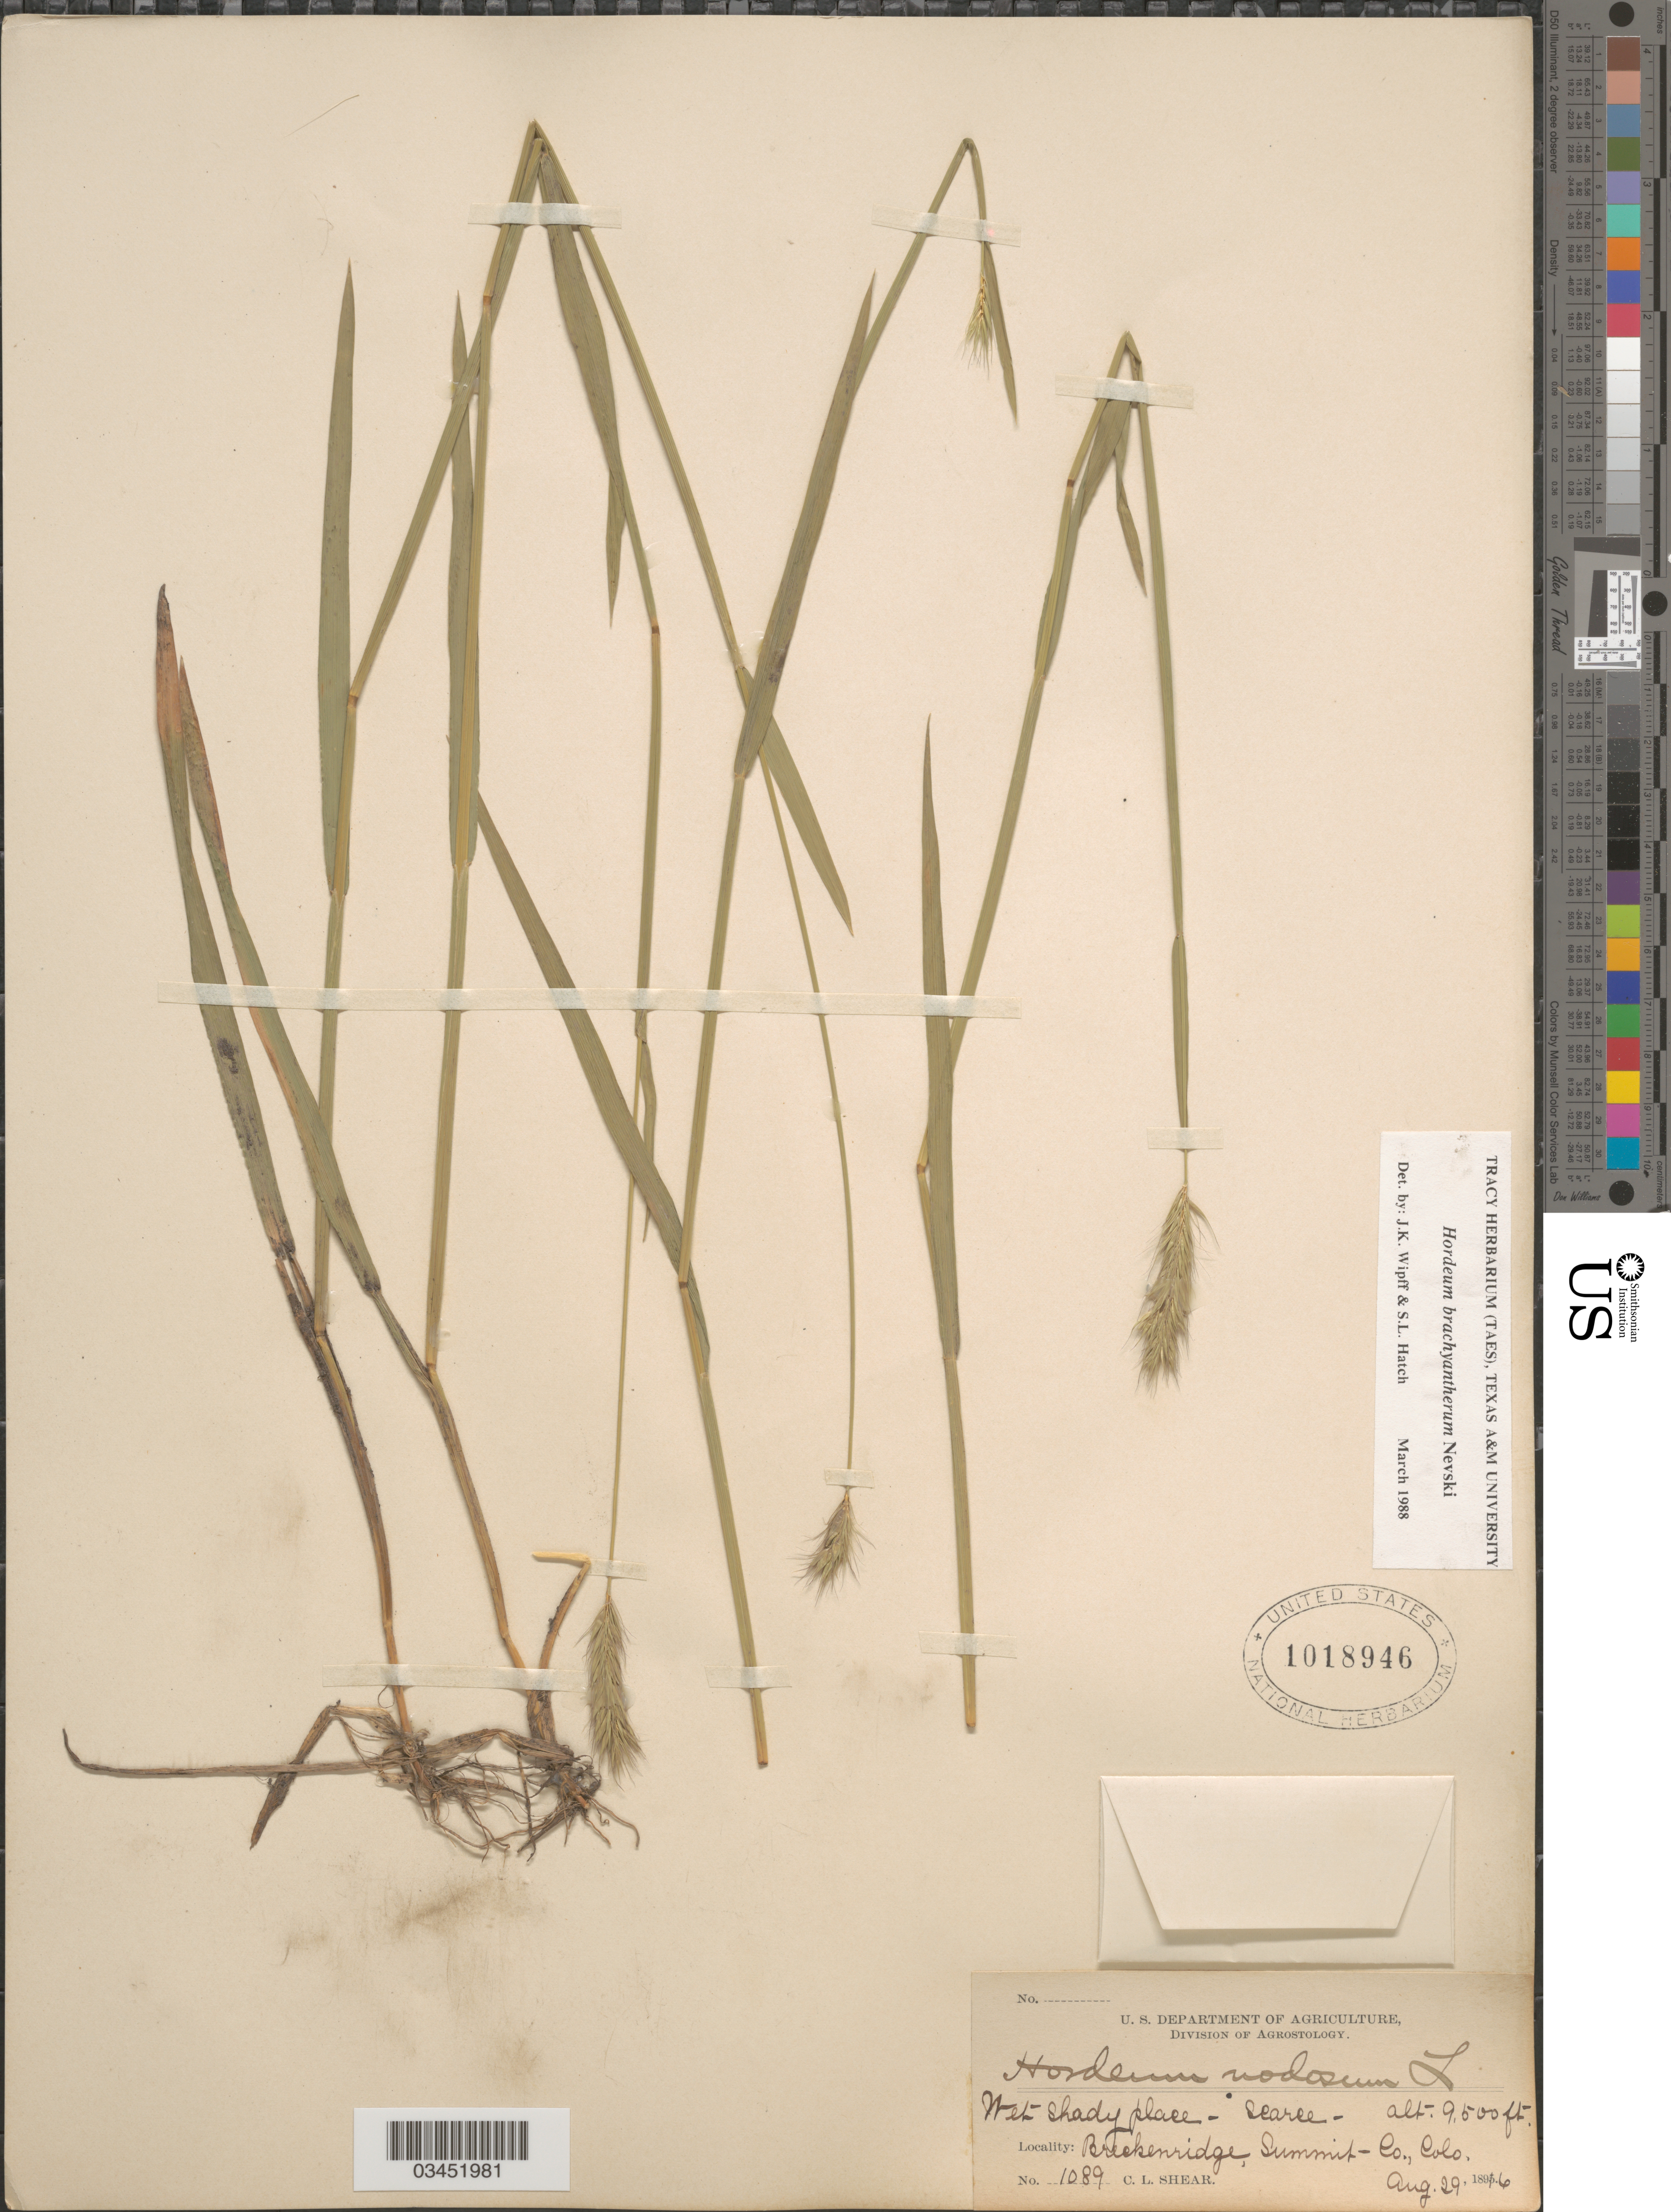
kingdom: Plantae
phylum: Tracheophyta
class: Liliopsida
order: Poales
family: Poaceae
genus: Hordeum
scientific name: Hordeum brachyantherum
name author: Nevski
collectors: C. L. Shear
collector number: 1089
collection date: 1896-08-29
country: United States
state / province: Colorado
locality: Breckenridge, Summit - Co.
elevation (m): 2896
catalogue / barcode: US 1018946